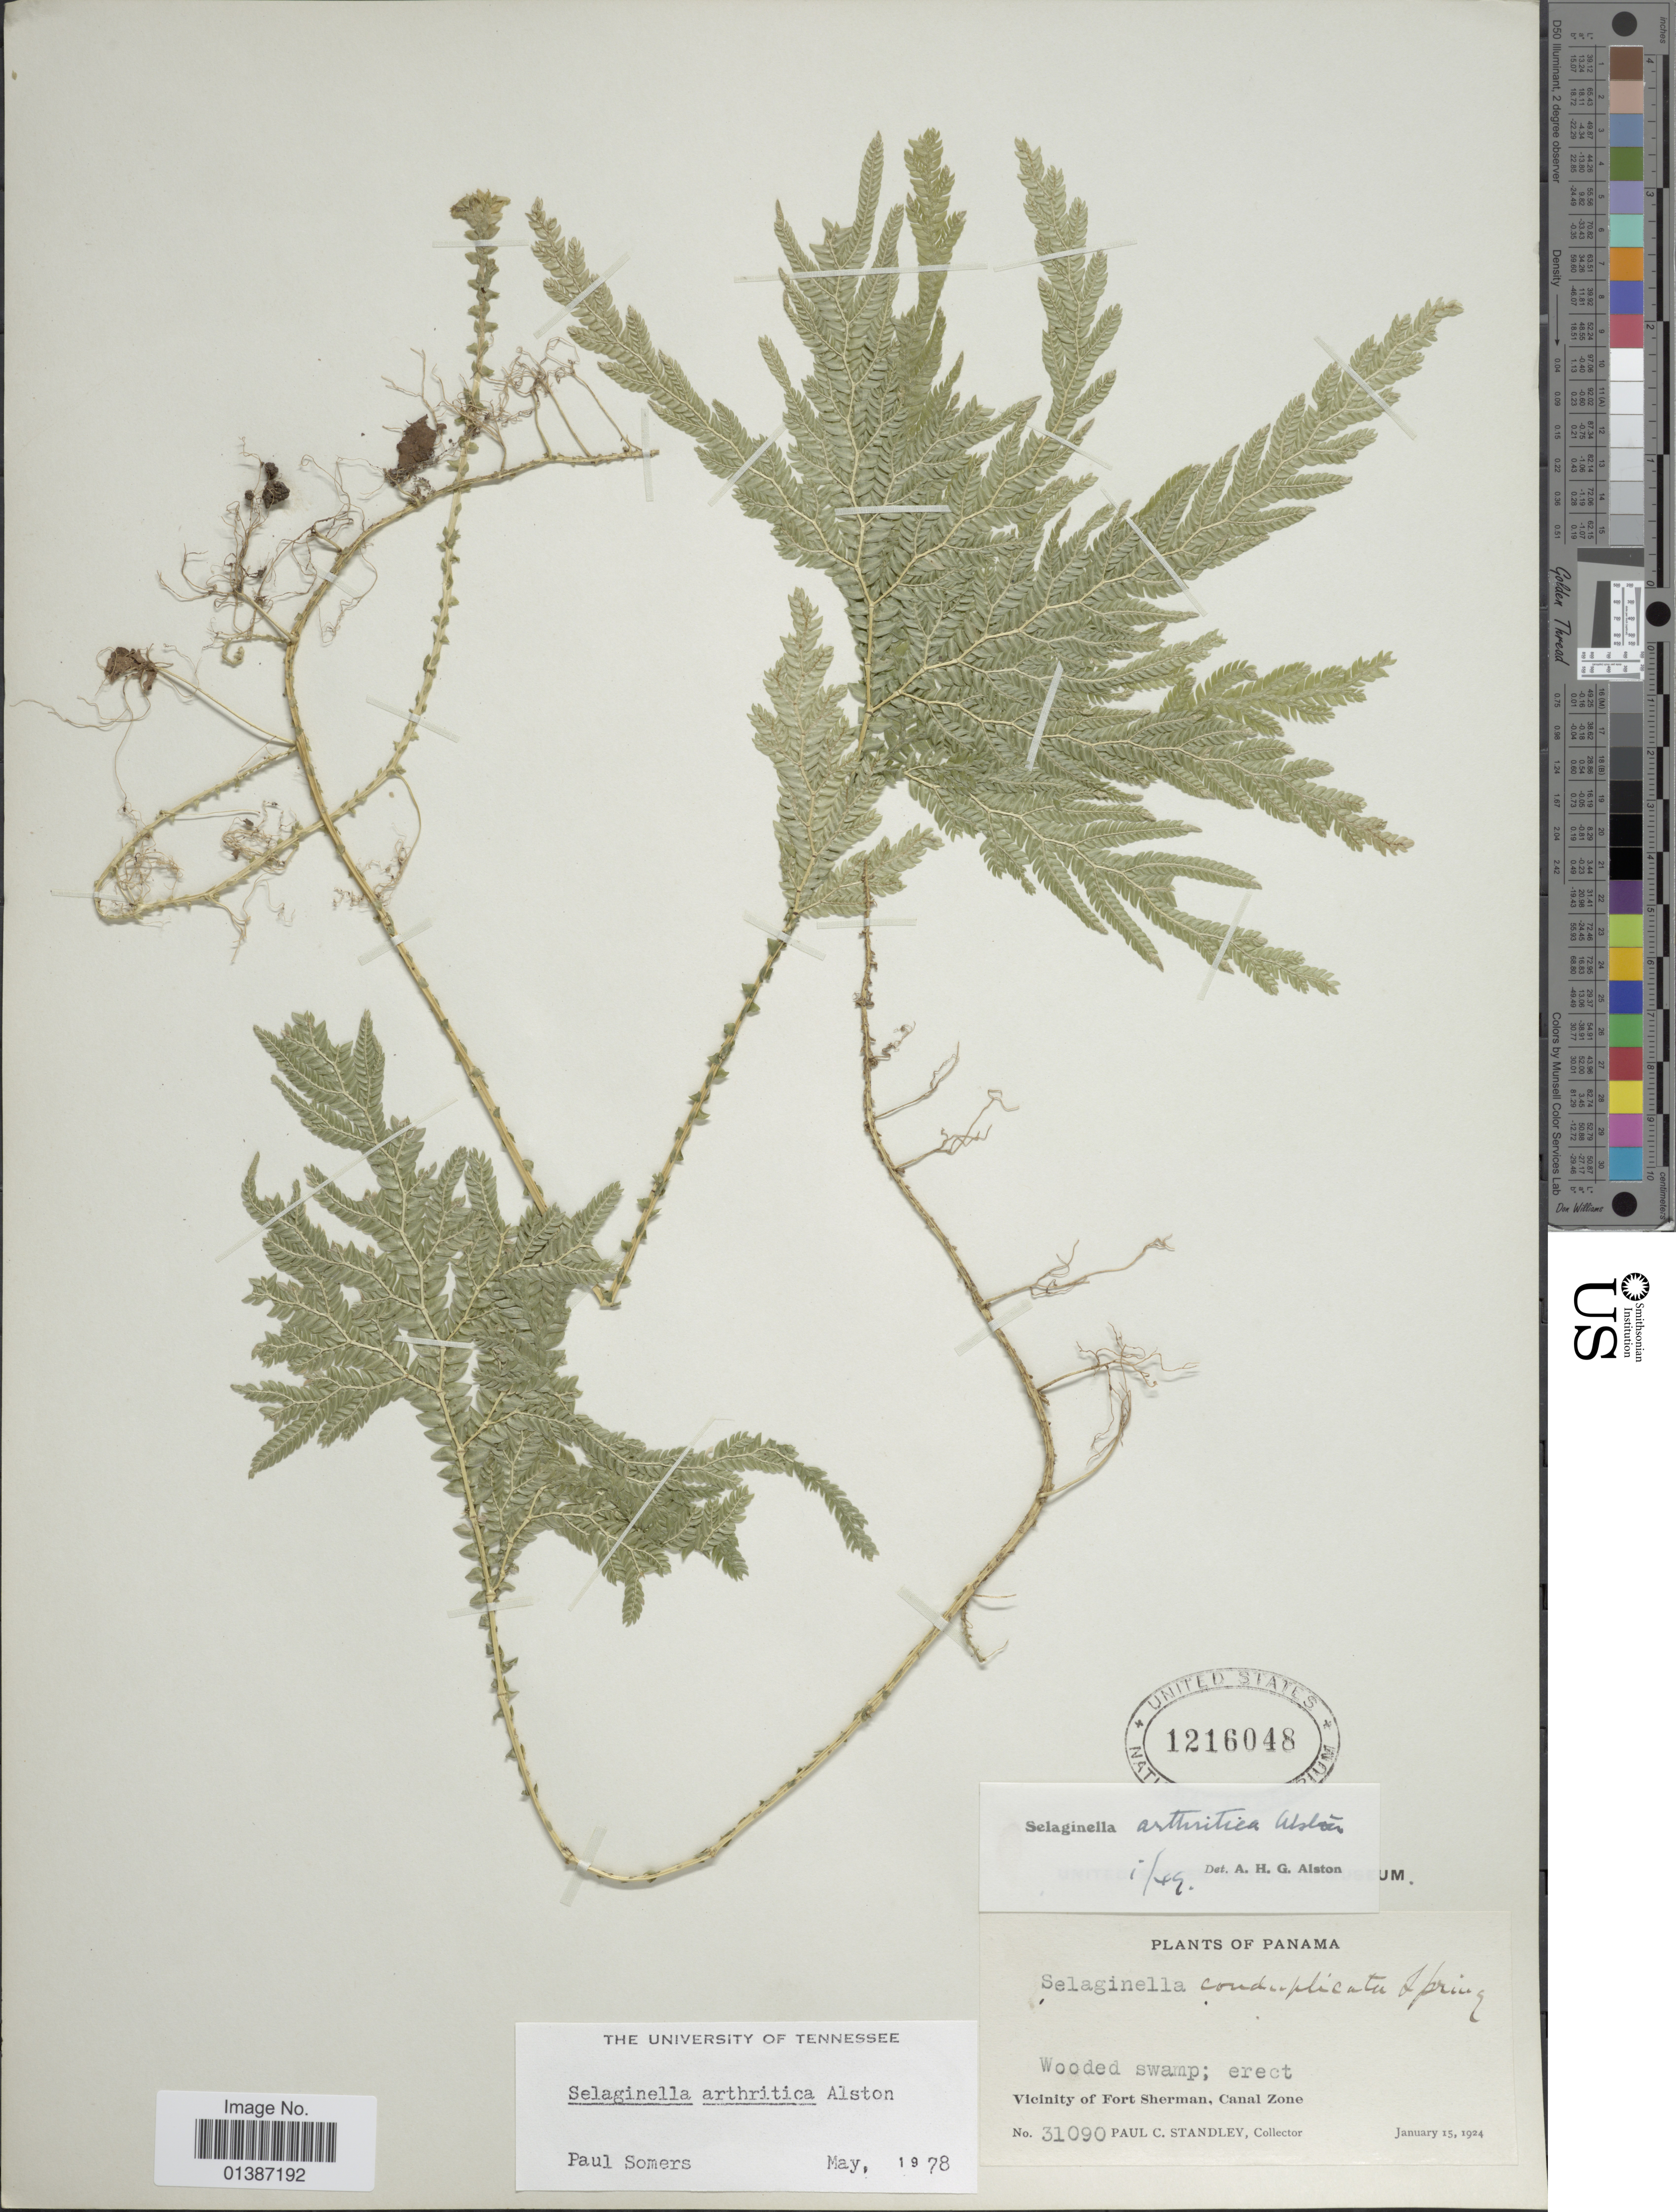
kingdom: Plantae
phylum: Tracheophyta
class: Lycopodiopsida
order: Selaginellales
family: Selaginellaceae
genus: Selaginella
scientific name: Selaginella arthritica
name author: Alston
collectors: P. C. Standley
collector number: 31090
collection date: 1924-01-15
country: Panama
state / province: Colón / Panamá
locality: Vicinity of Fort Sherman, Canal Zone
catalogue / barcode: US 1216048